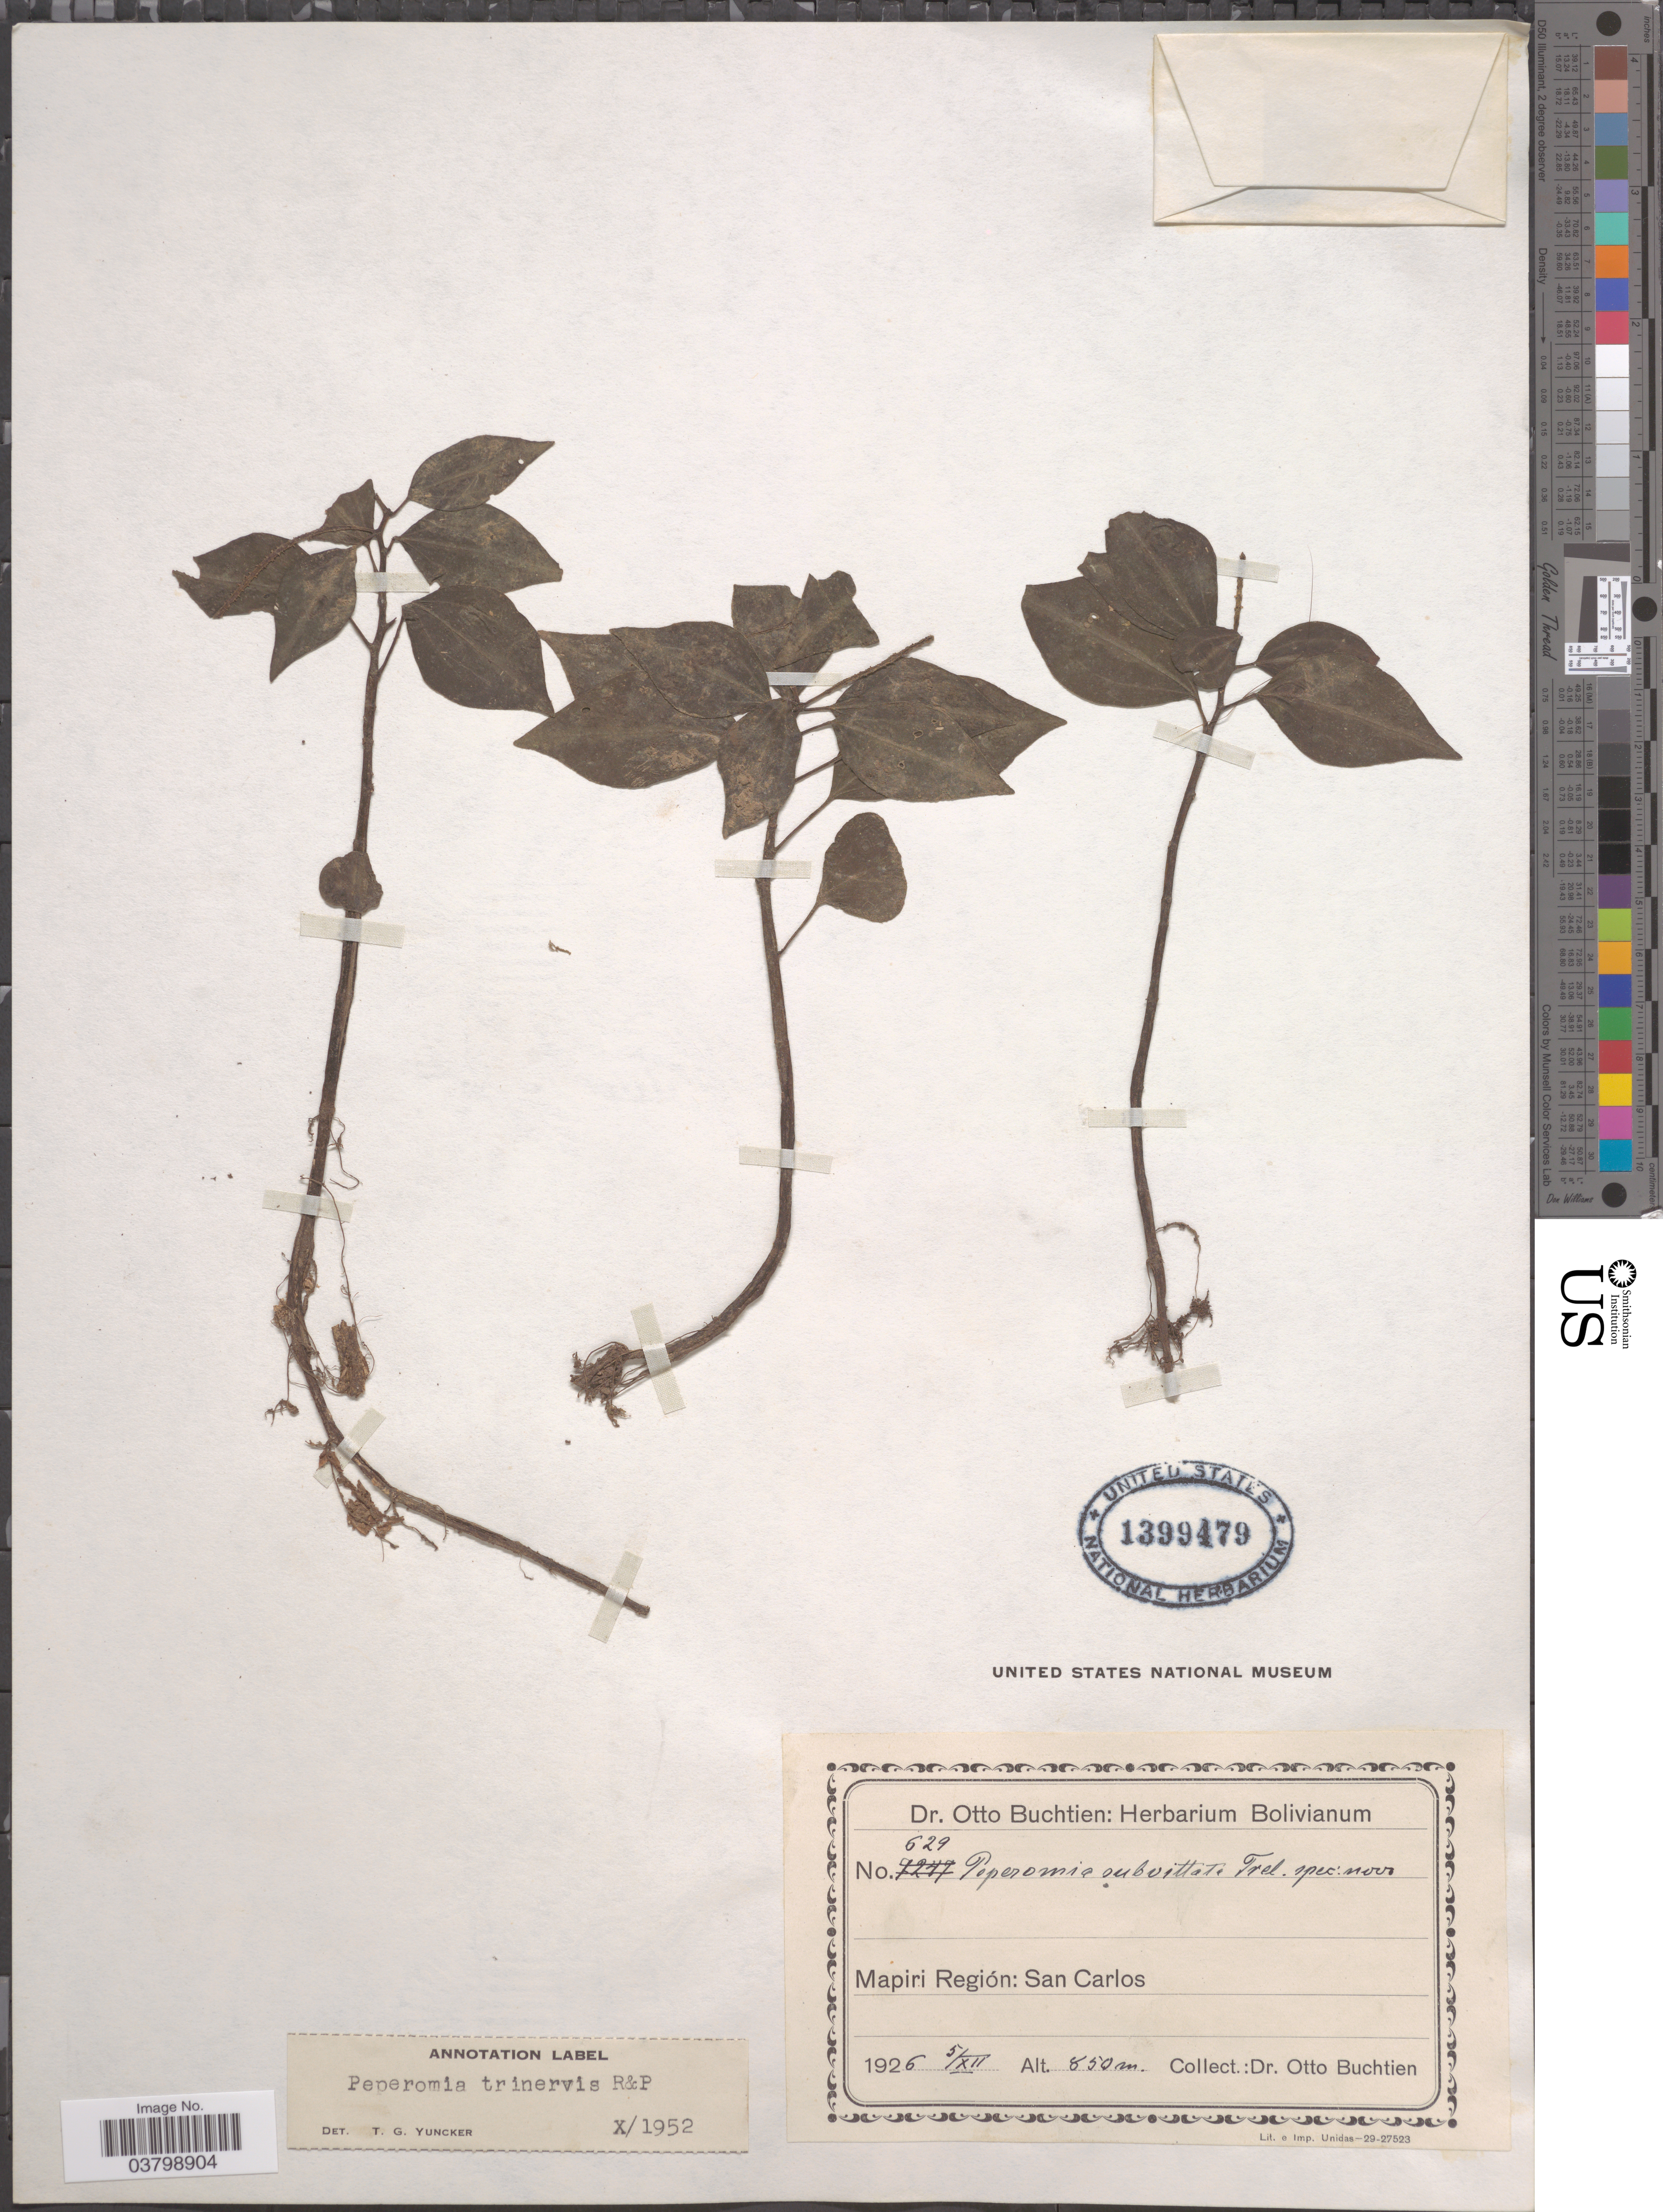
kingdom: Plantae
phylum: Tracheophyta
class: Magnoliopsida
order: Piperales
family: Piperaceae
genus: Peperomia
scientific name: Peperomia trinervis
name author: Ruiz & Pav.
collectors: O. Buchtien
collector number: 629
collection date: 1926-12-05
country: Bolivia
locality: Mapiri Región: San Carlos.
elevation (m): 850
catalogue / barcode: US 1399479